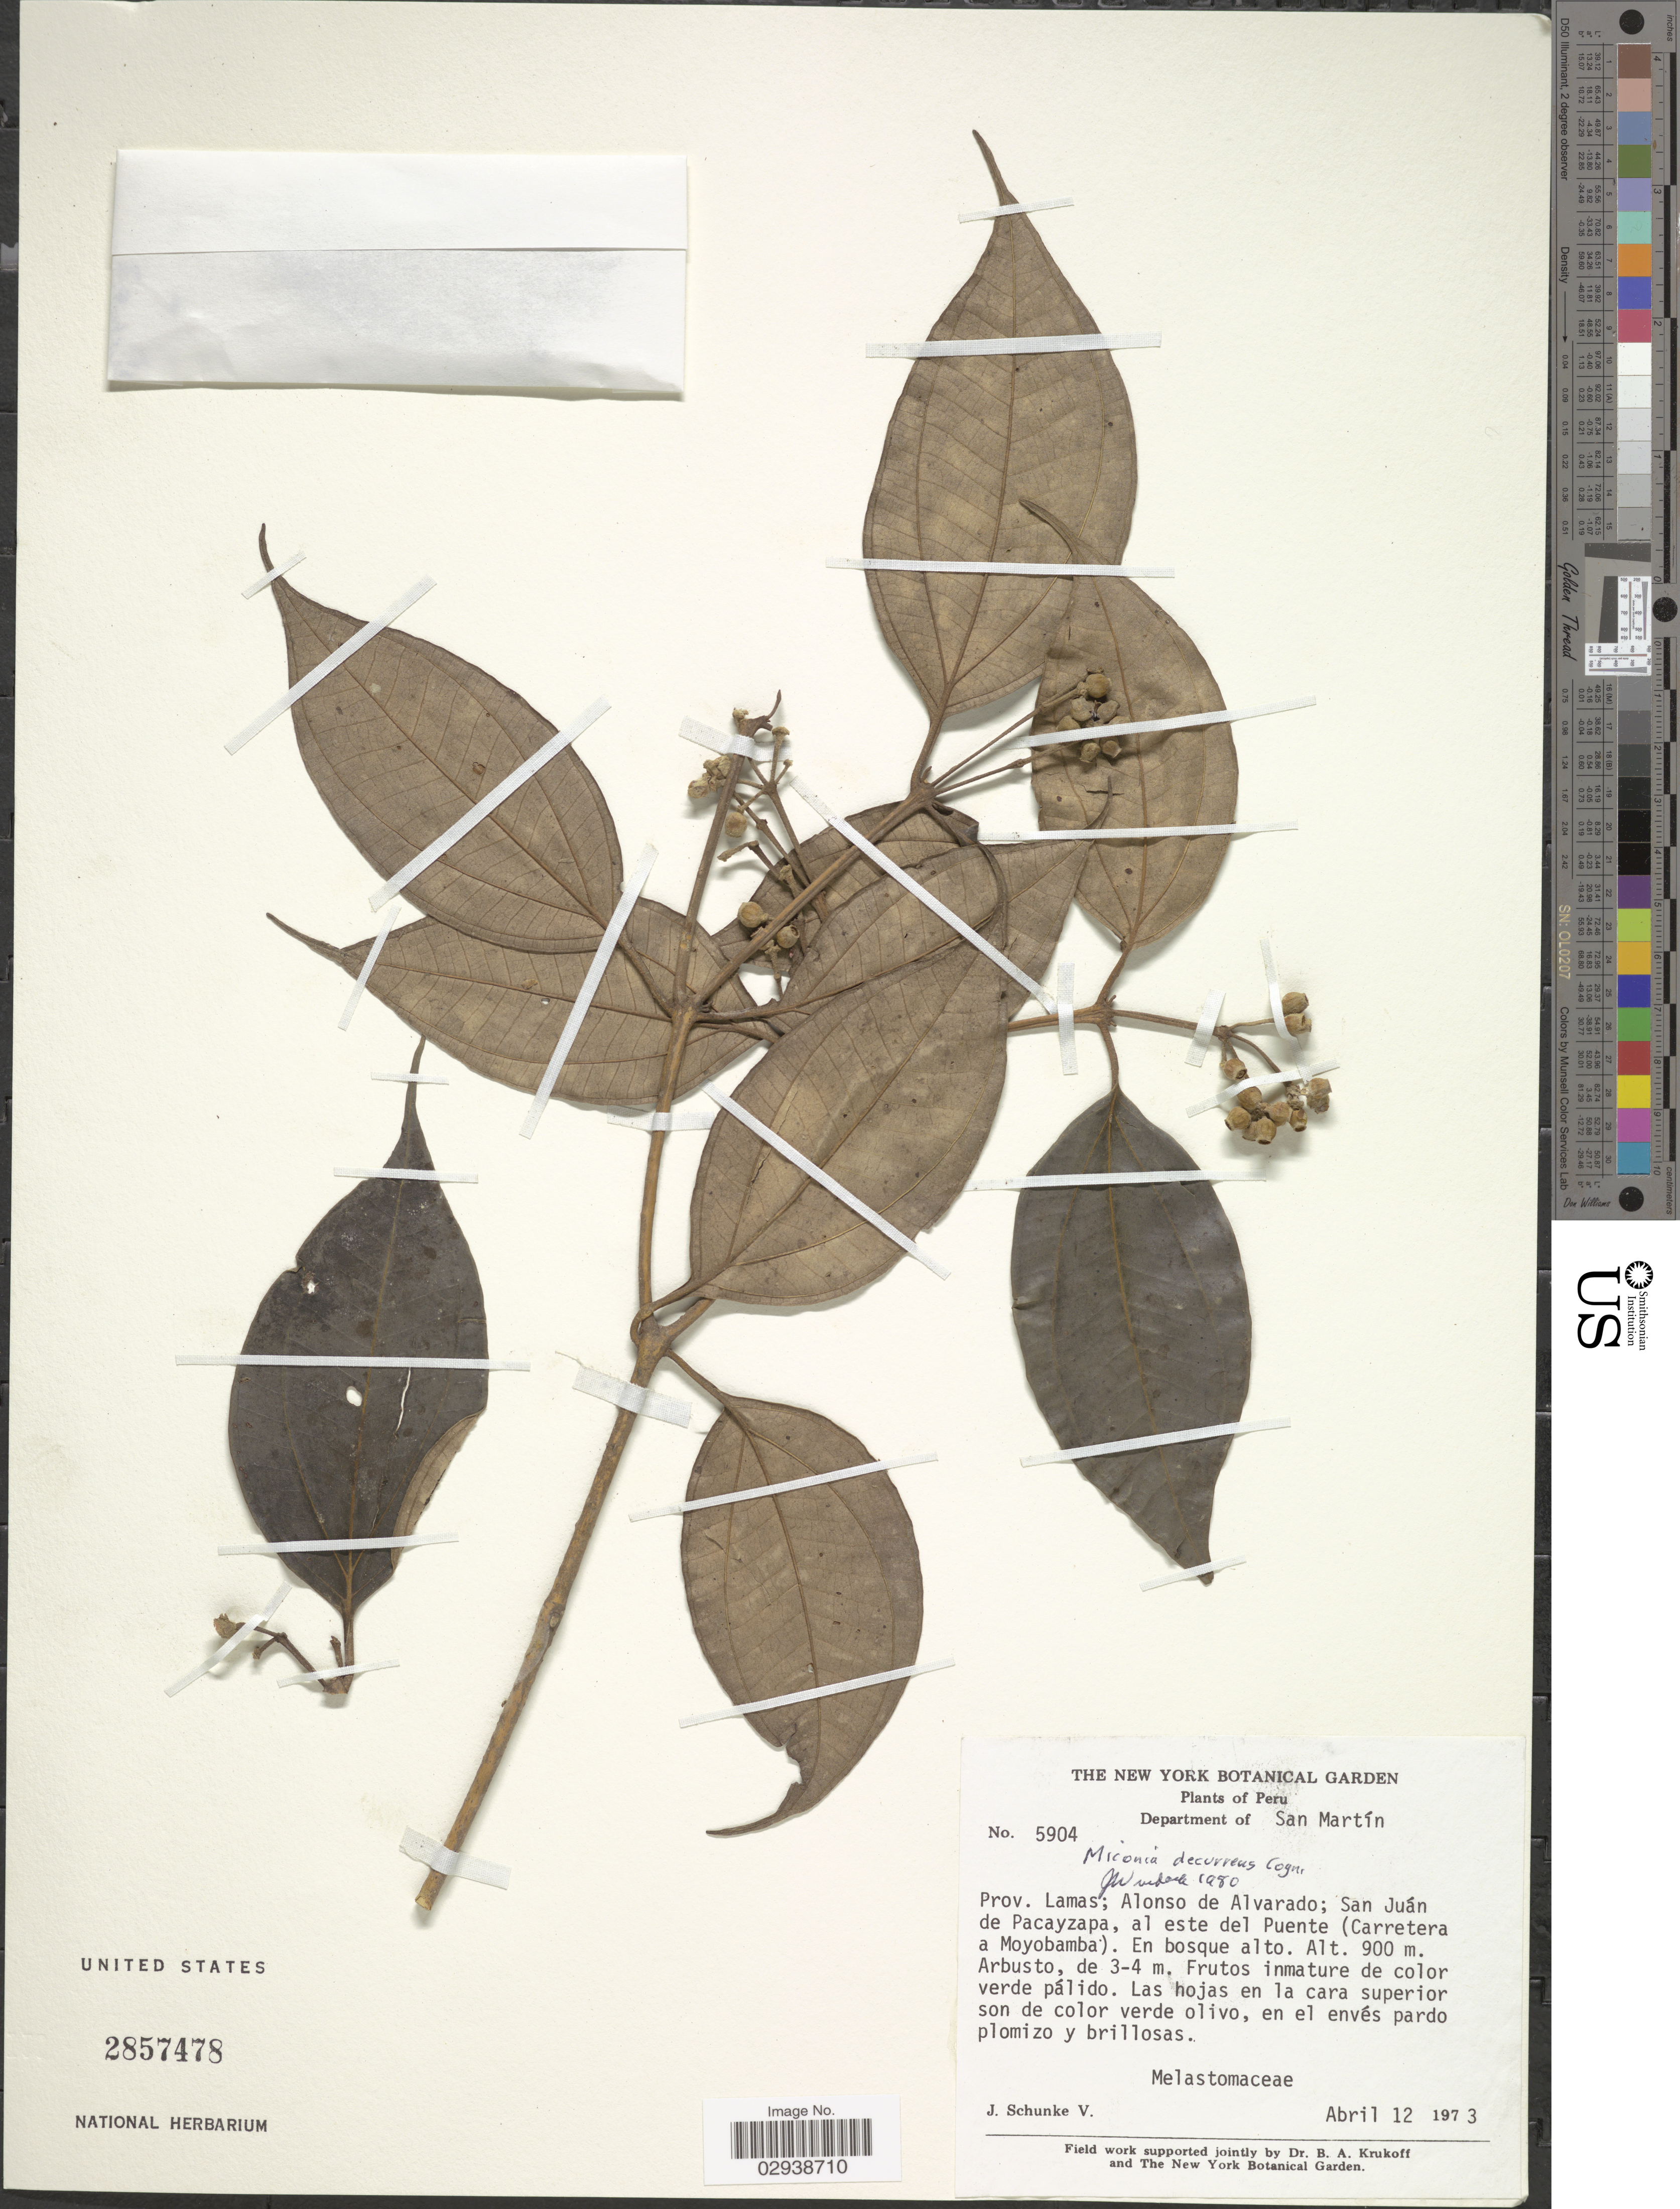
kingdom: Plantae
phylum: Tracheophyta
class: Magnoliopsida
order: Myrtales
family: Melastomataceae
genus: Miconia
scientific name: Miconia decurrens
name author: Cogn.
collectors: J. Schunke Vigo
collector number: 5904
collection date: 1973-04-12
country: Peru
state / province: San Martín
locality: Department of San Martín, Prov. Lamas; Alonso de Alvarado; San Juán de Pacayzapa, al este del Puente (Carretera a Moyobamba).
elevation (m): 900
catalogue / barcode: US 2857478